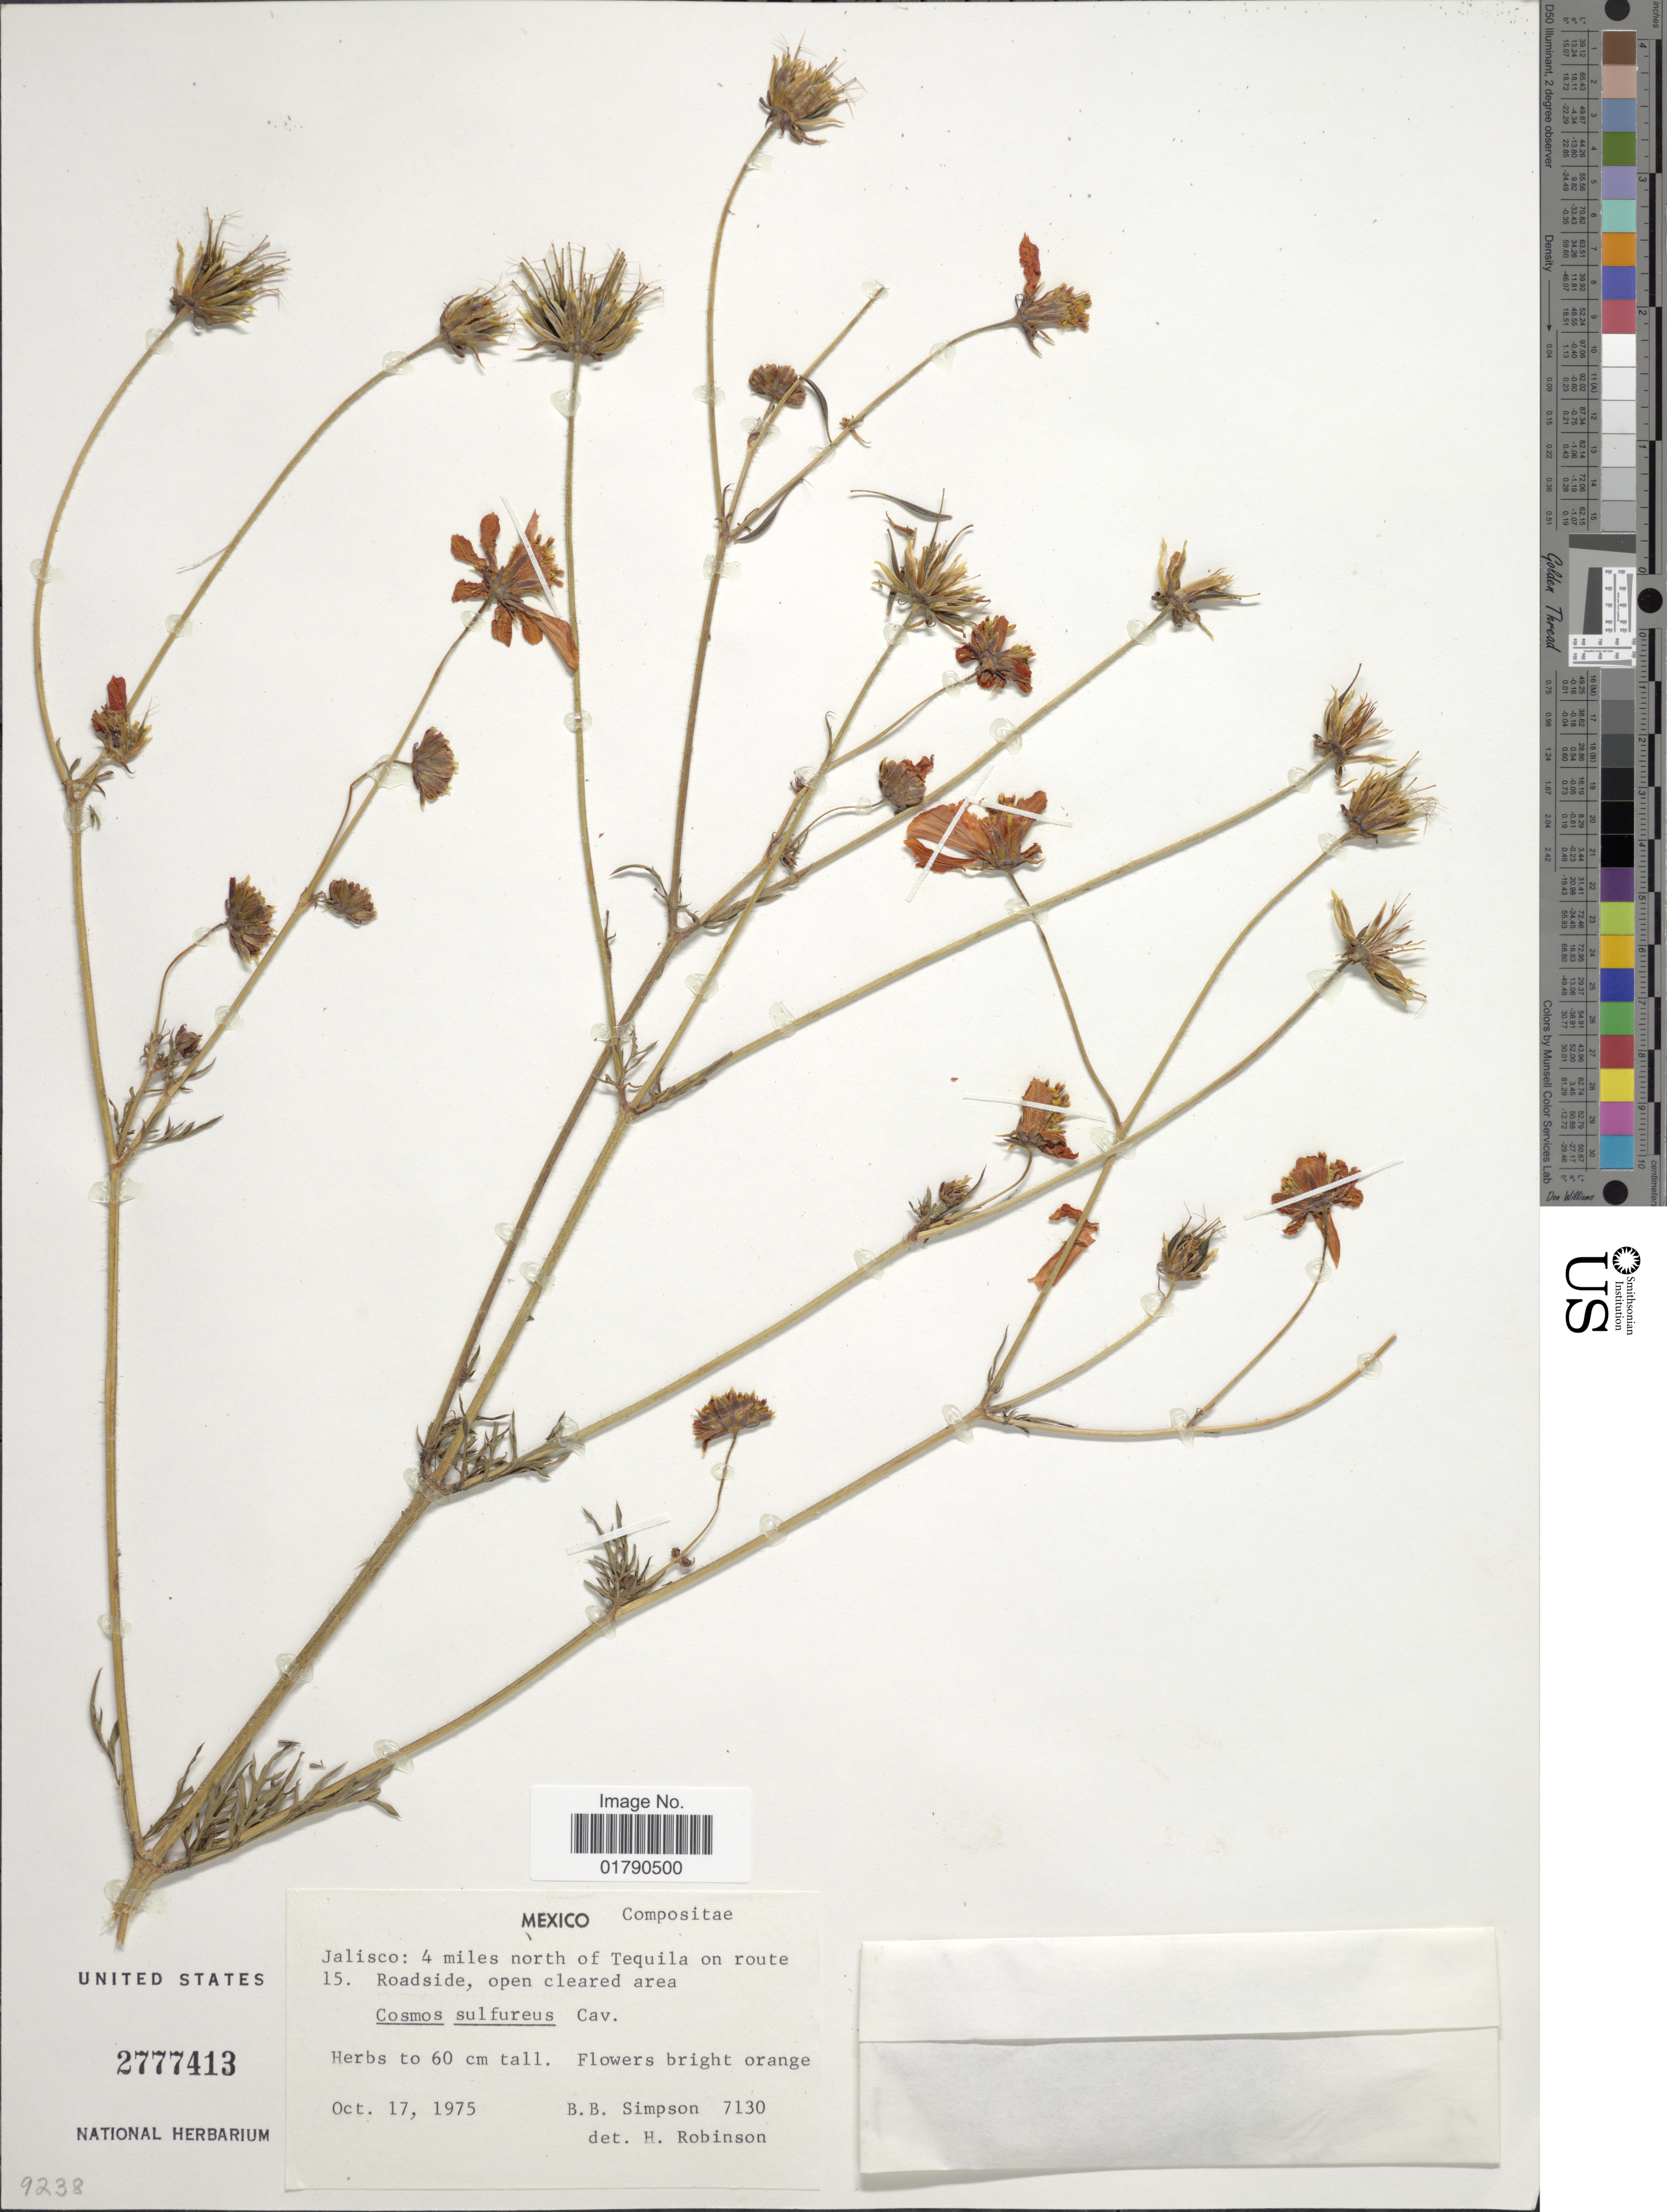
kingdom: Plantae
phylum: Tracheophyta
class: Magnoliopsida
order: Asterales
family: Asteraceae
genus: Cosmos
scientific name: Cosmos sulphureus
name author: Cav.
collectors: B. B. Simpson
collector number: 7130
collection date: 1975-10-17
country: Mexico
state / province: Jalisco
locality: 4 miles north of Tequila on route 15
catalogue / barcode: US 2777413